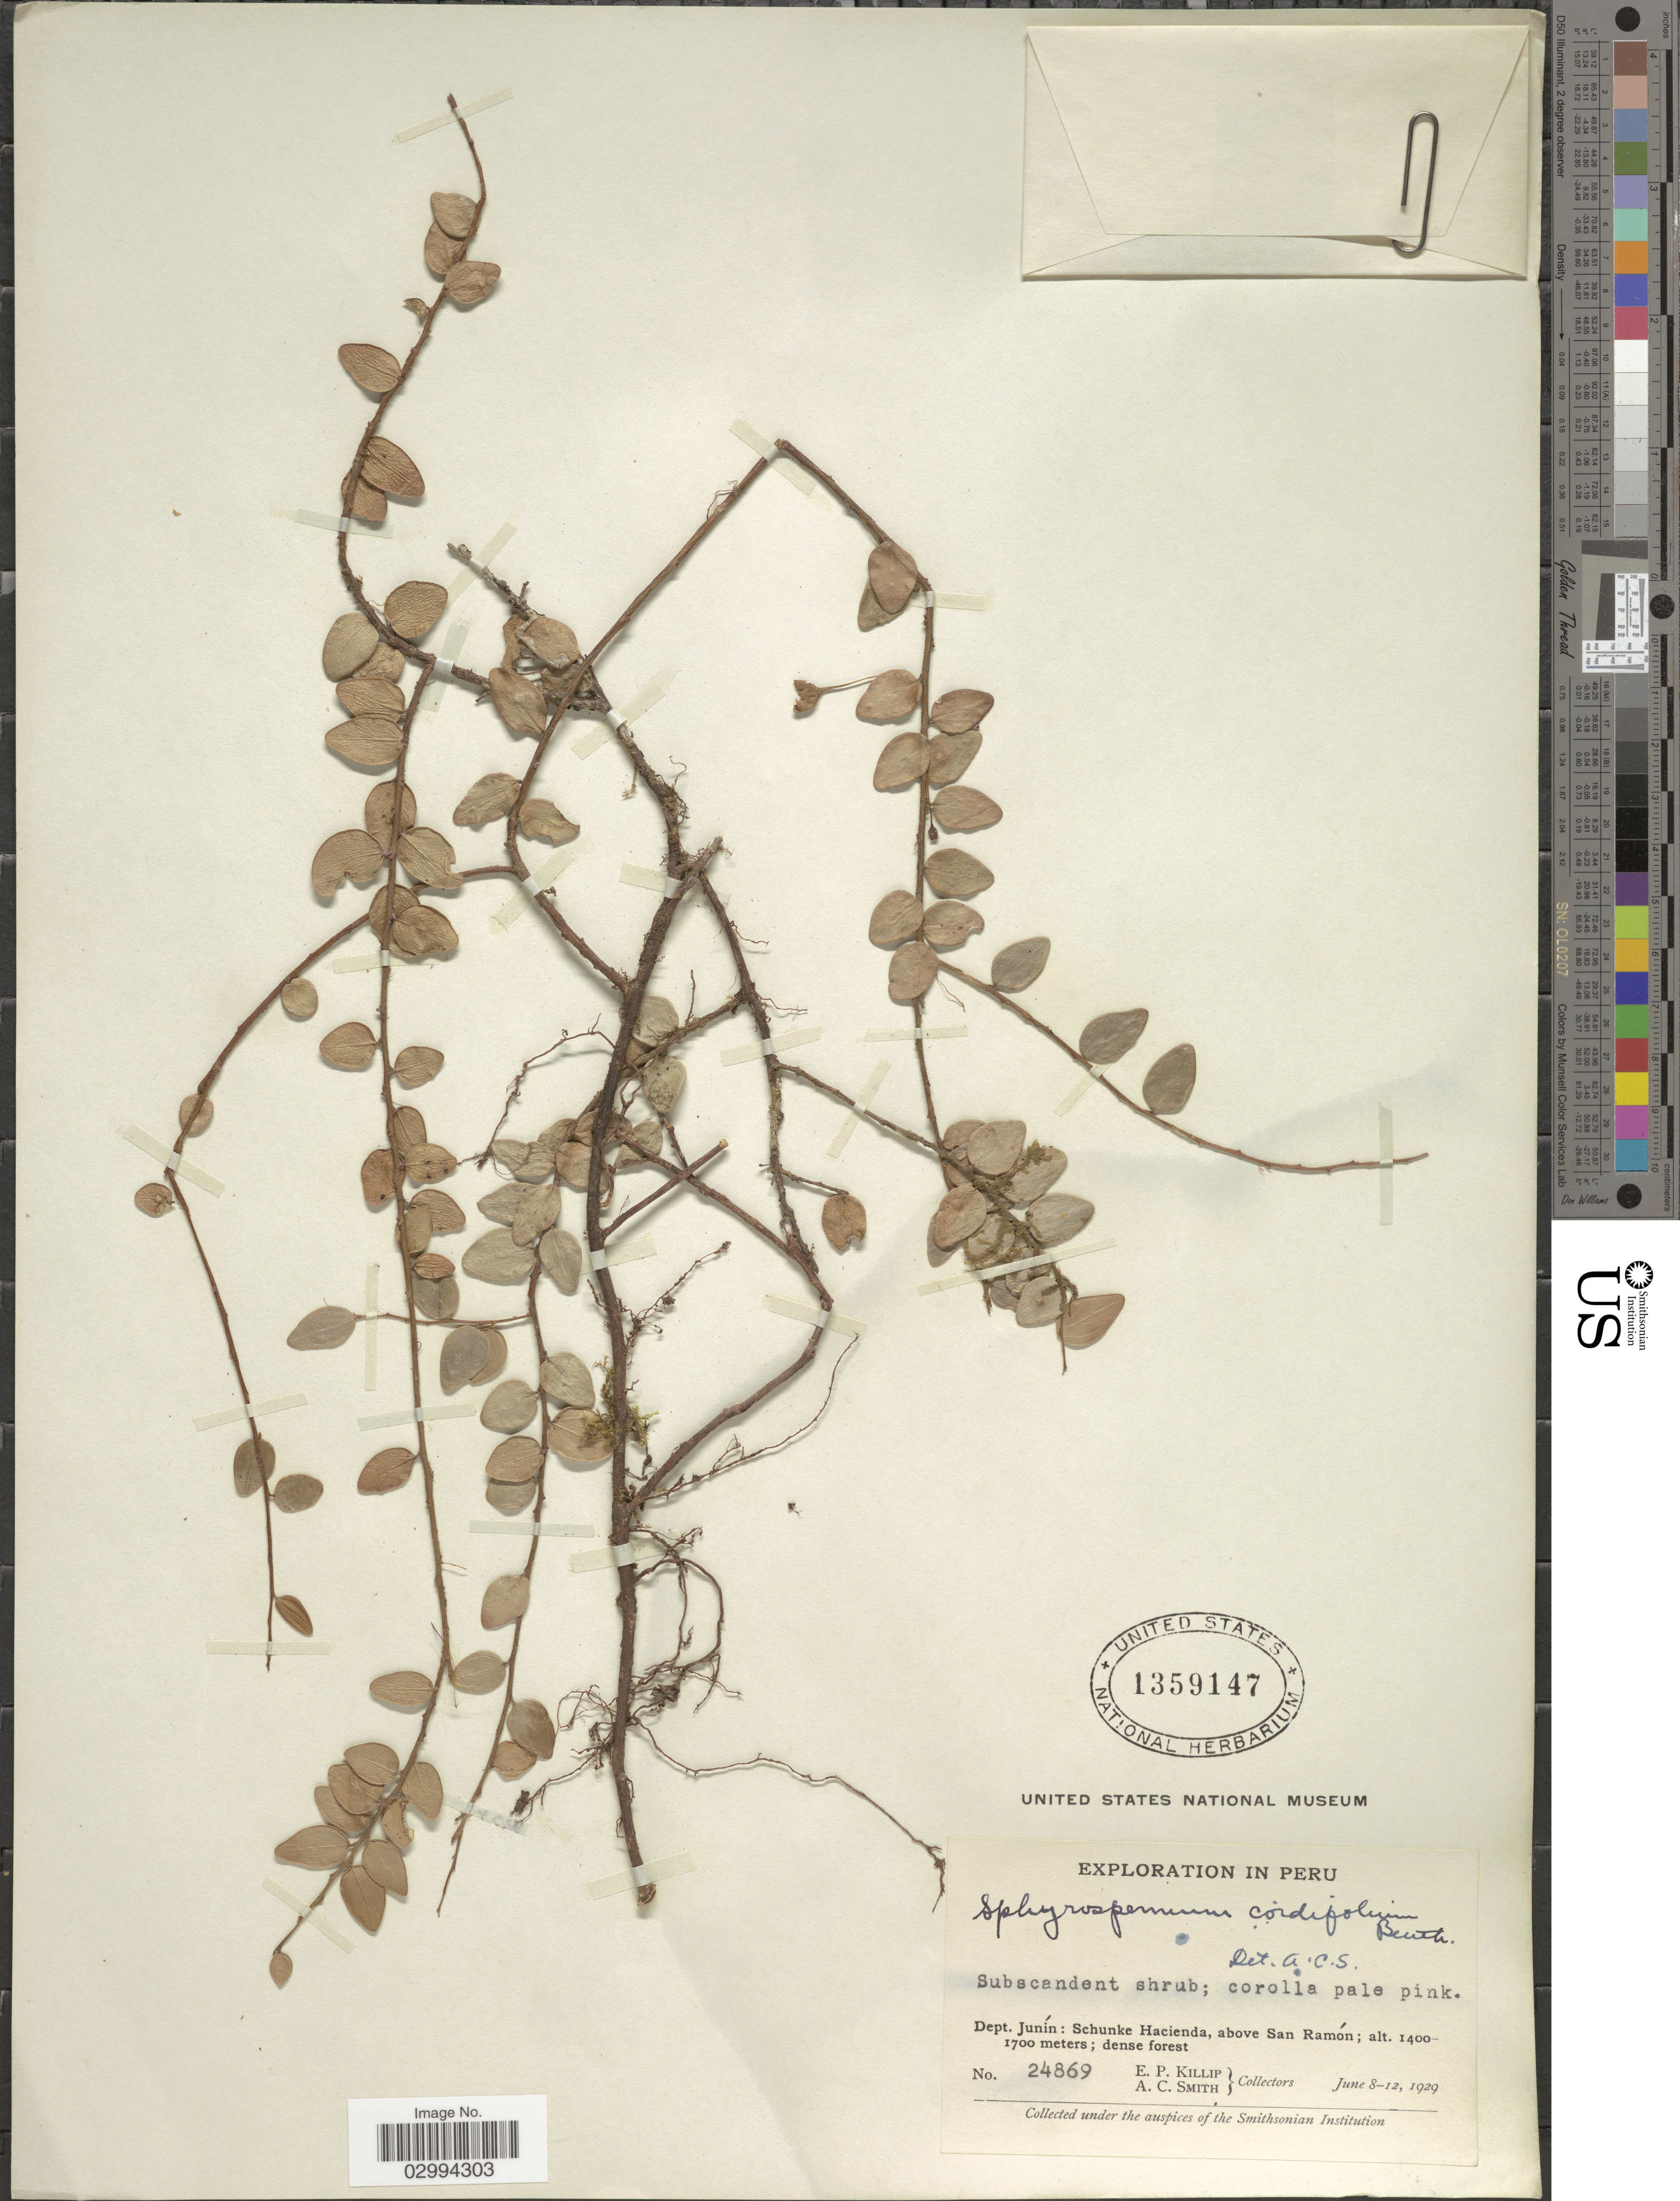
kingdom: Plantae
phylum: Tracheophyta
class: Magnoliopsida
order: Ericales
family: Ericaceae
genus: Sphyrospermum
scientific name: Sphyrospermum cordifolium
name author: Benth.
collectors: E. P. Killip & A. C. Smith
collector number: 24869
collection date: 1929-06-08/1929-06-12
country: Peru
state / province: Junín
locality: Dept. Junín: Schunke Hacienda, above San Ramón.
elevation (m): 1400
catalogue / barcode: US 1359147